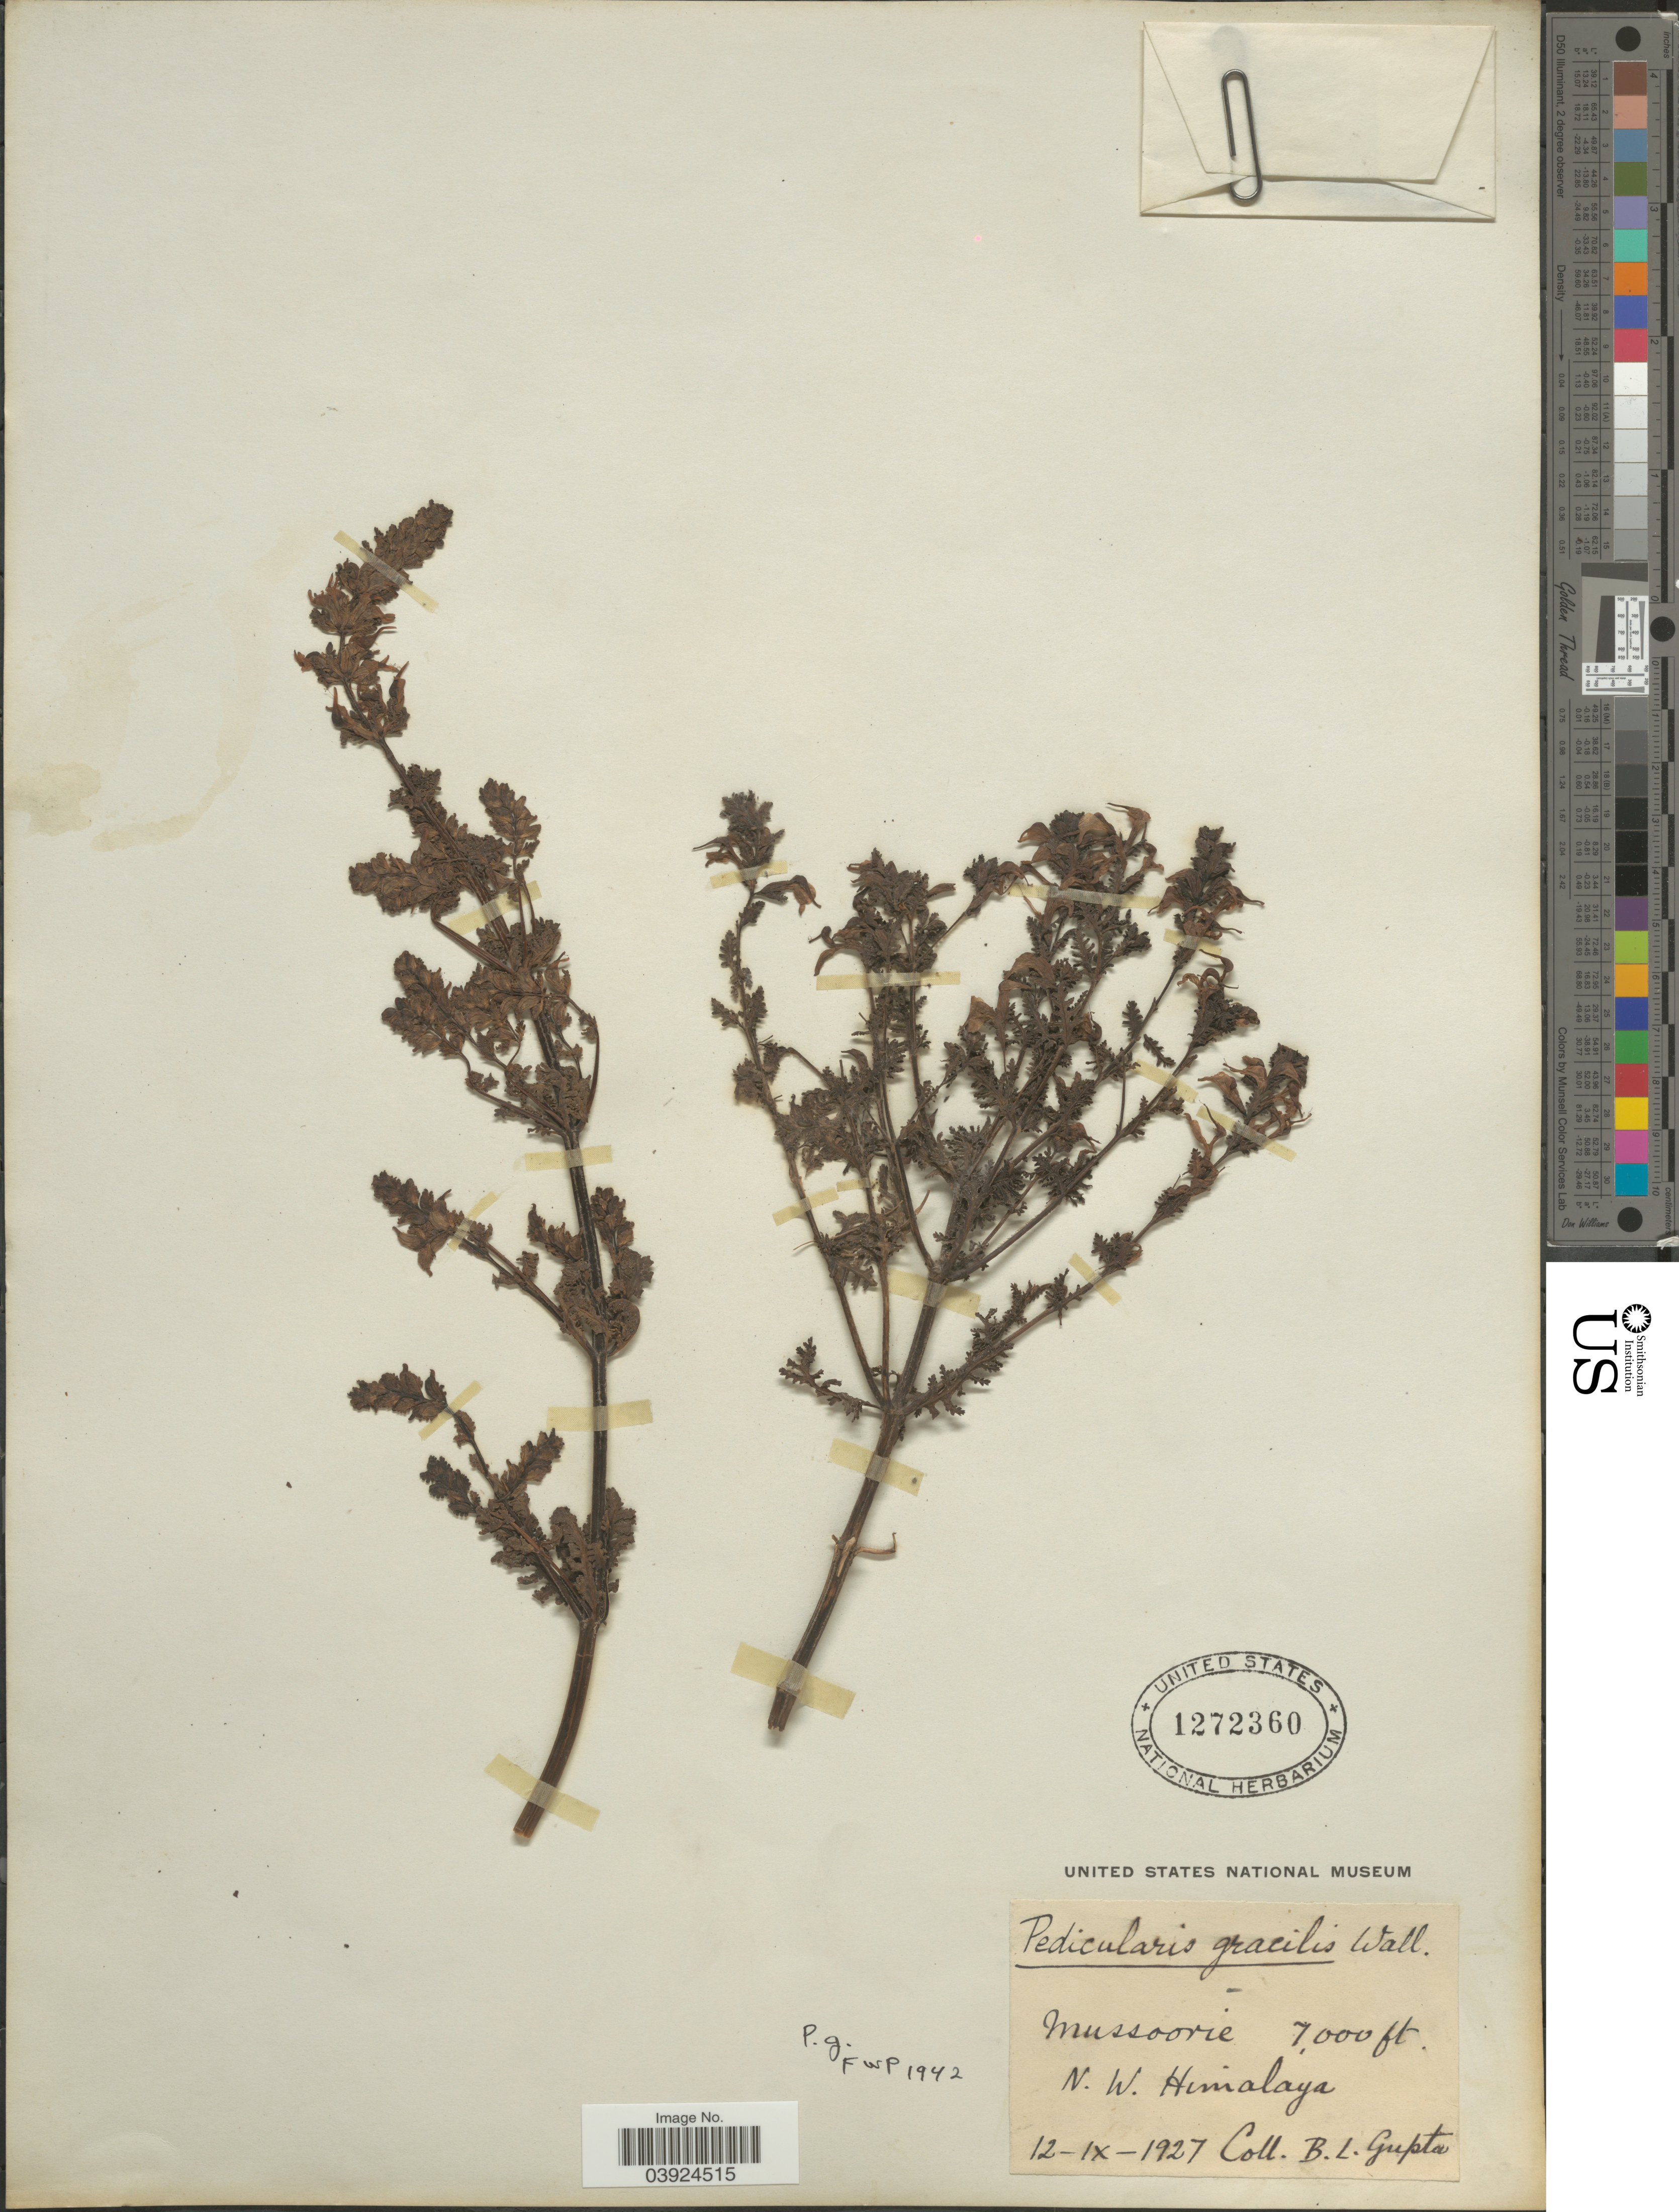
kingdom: Plantae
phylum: Tracheophyta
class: Magnoliopsida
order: Lamiales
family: Orobanchaceae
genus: Pedicularis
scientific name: Pedicularis gracilis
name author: Wall. ex Benth.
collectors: B. L. Gupta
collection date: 1927-09-12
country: India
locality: Mussoorie. N. W. Himalaya.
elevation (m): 2134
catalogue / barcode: US 1272360